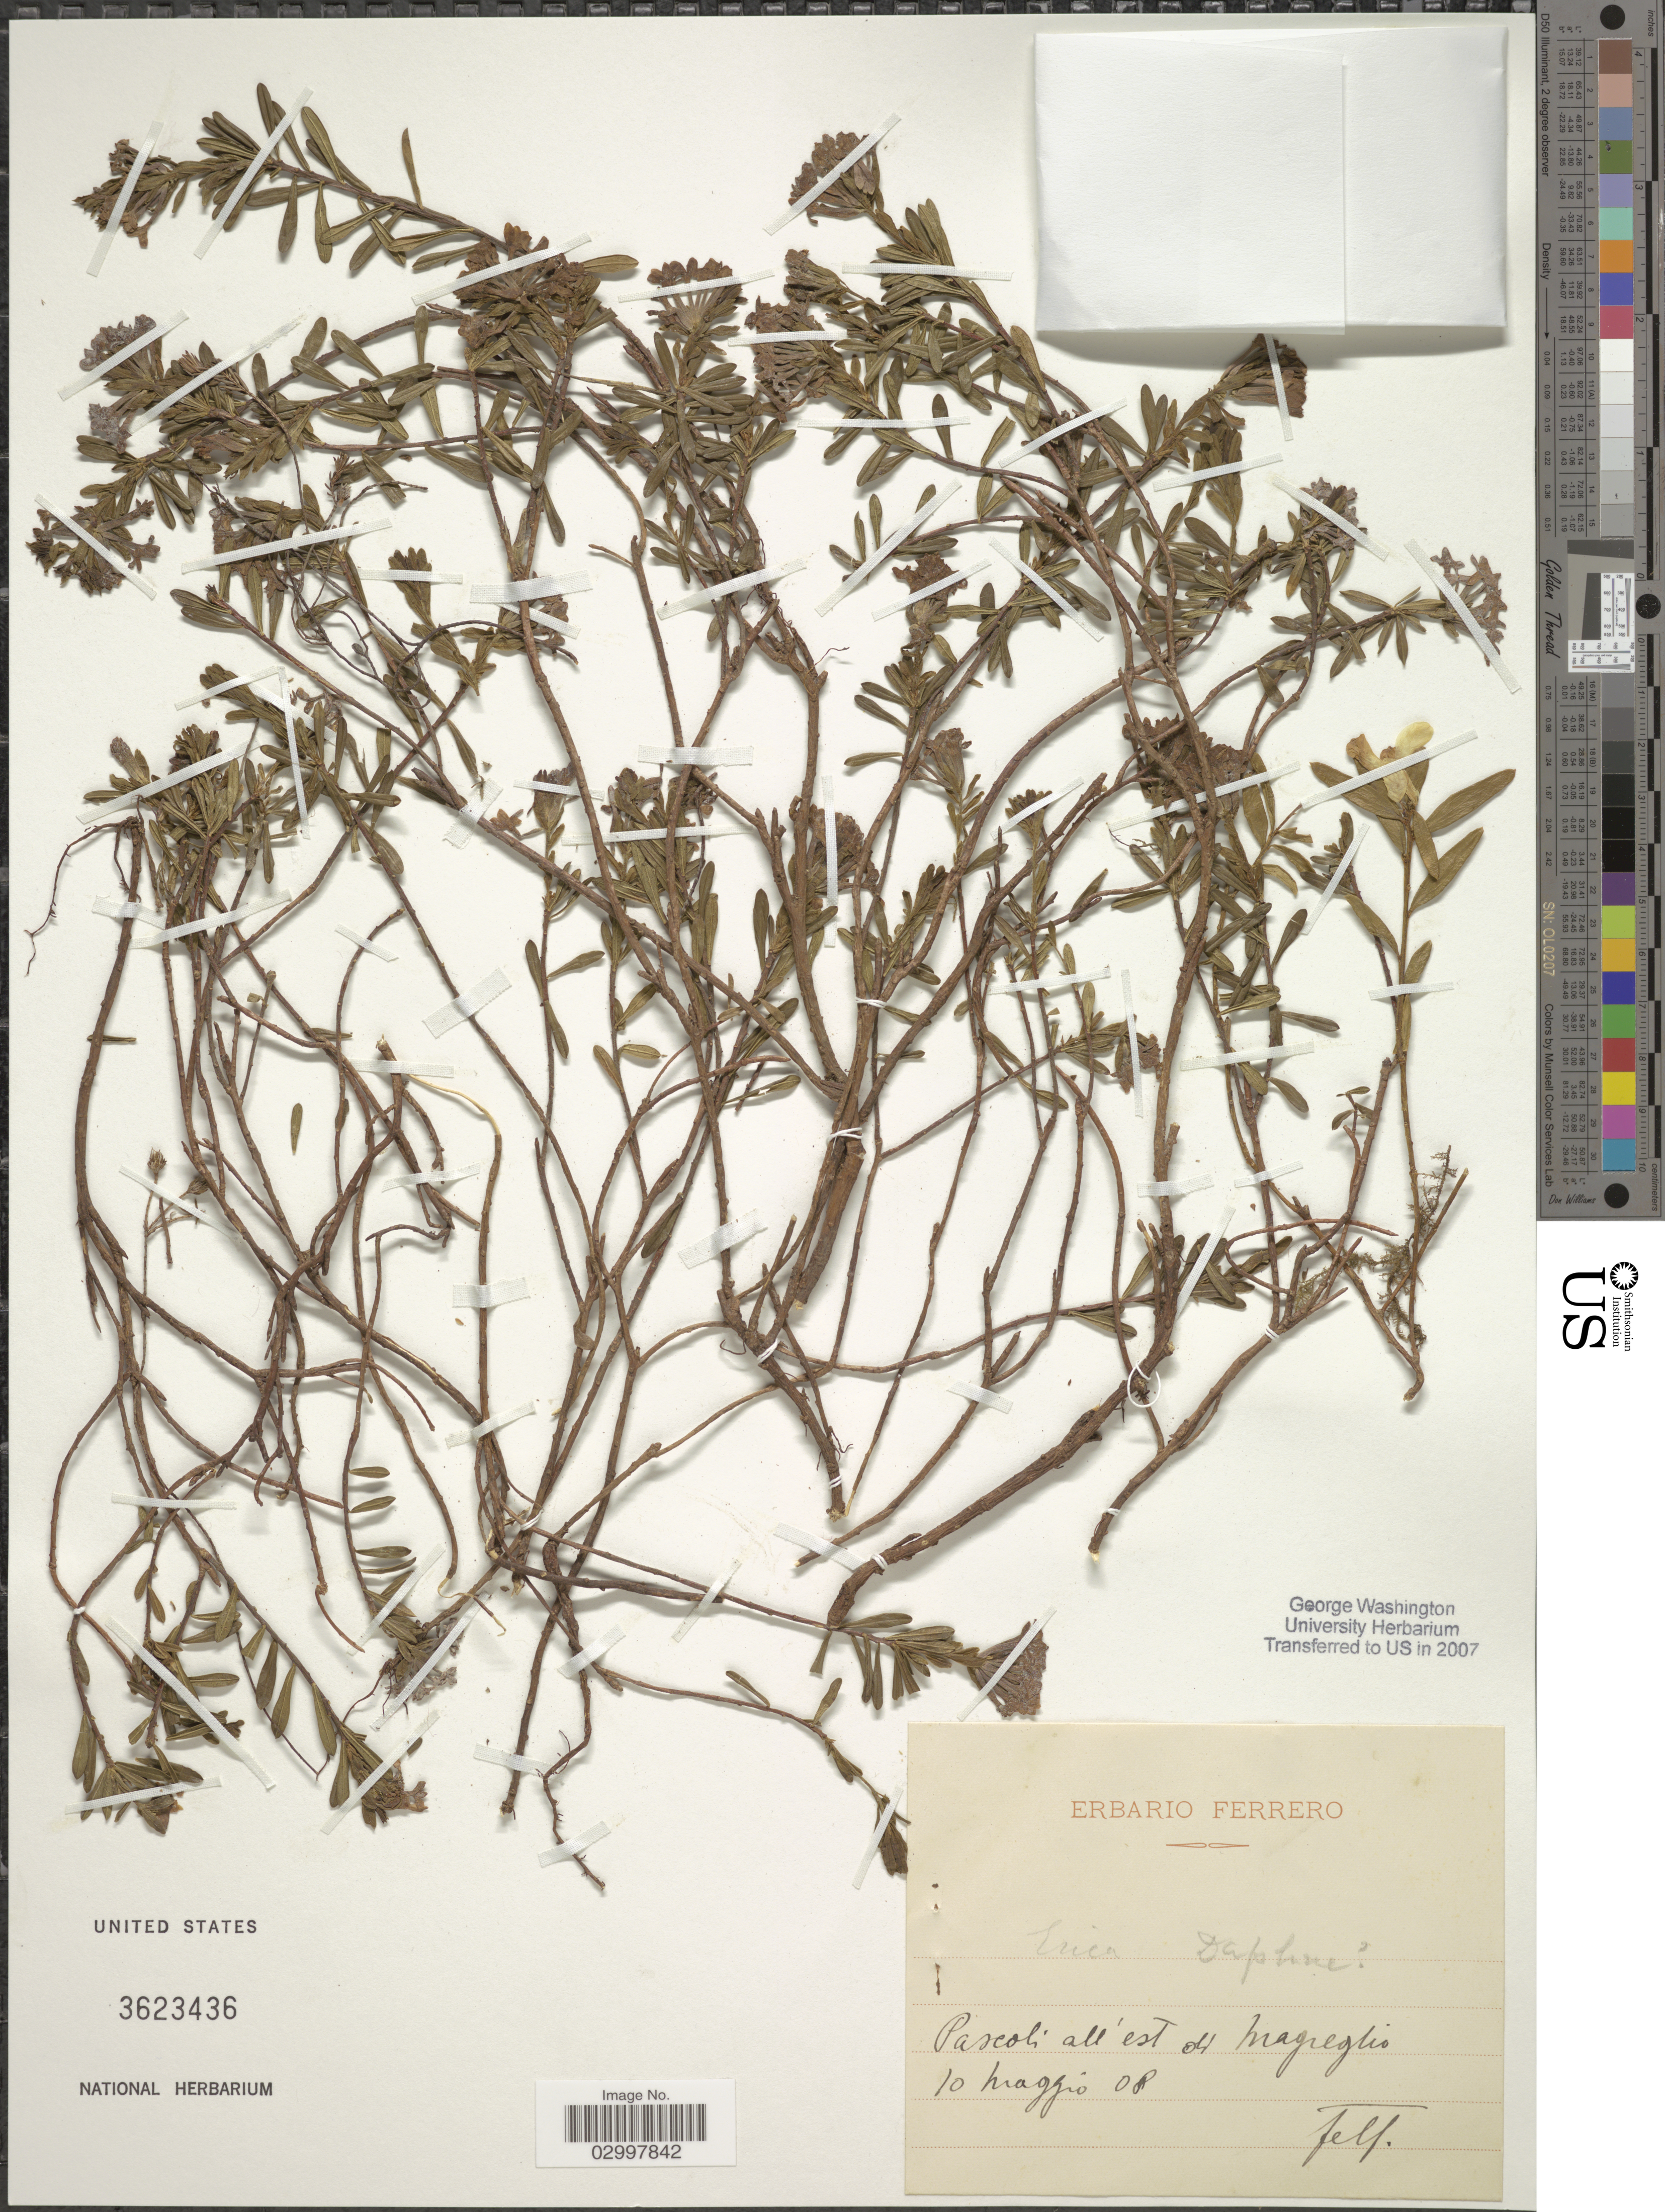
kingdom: Plantae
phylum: Tracheophyta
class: Magnoliopsida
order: Ericales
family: Ericaceae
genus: Erica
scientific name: Erica sp.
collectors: F. Ferrero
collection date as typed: Transcribed d/m/y: 10/5/8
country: Italy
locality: Pascoli all'est de Magreglio.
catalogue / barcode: US 3623436